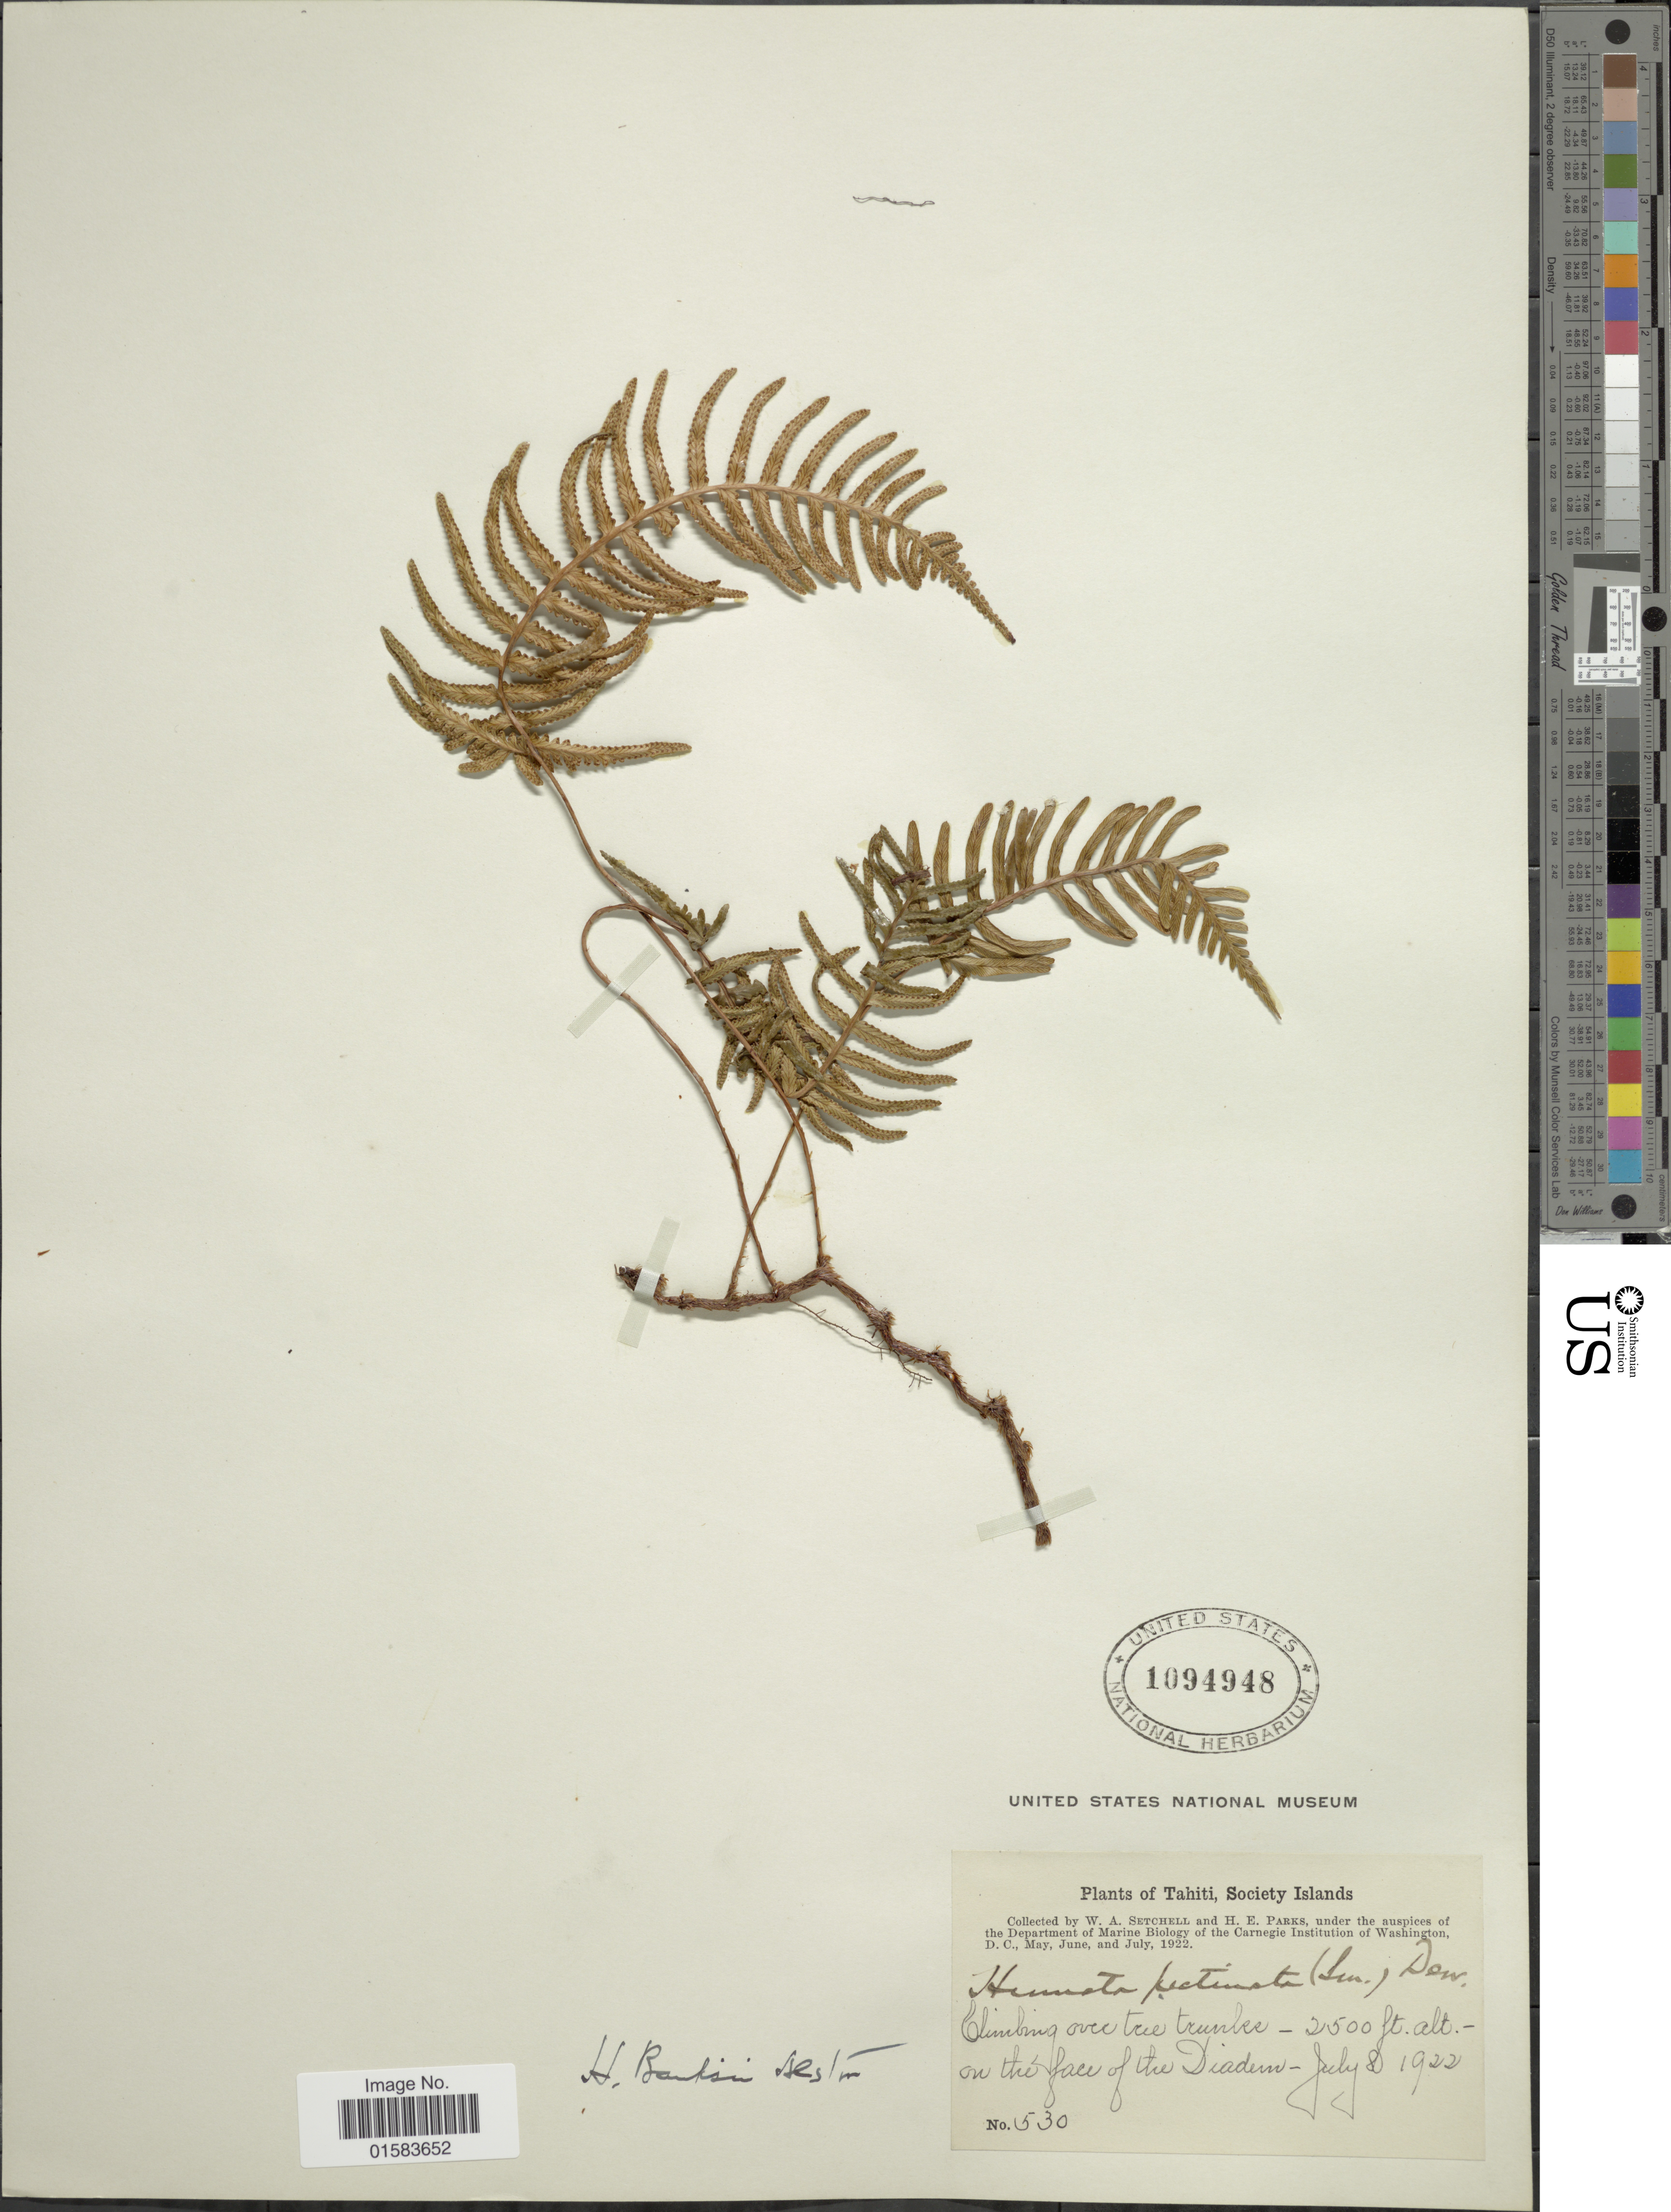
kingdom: Plantae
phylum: Tracheophyta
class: Polypodiopsida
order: Polypodiales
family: Davalliaceae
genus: Davallia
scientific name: Davallia pectinata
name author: Sm.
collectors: W. Setchell & H. E. Parks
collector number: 530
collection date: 1922-07-08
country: French Polynesia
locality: Tahtit, Society Islands,on the face of Diadem [interpreted]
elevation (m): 762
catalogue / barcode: US 1094948